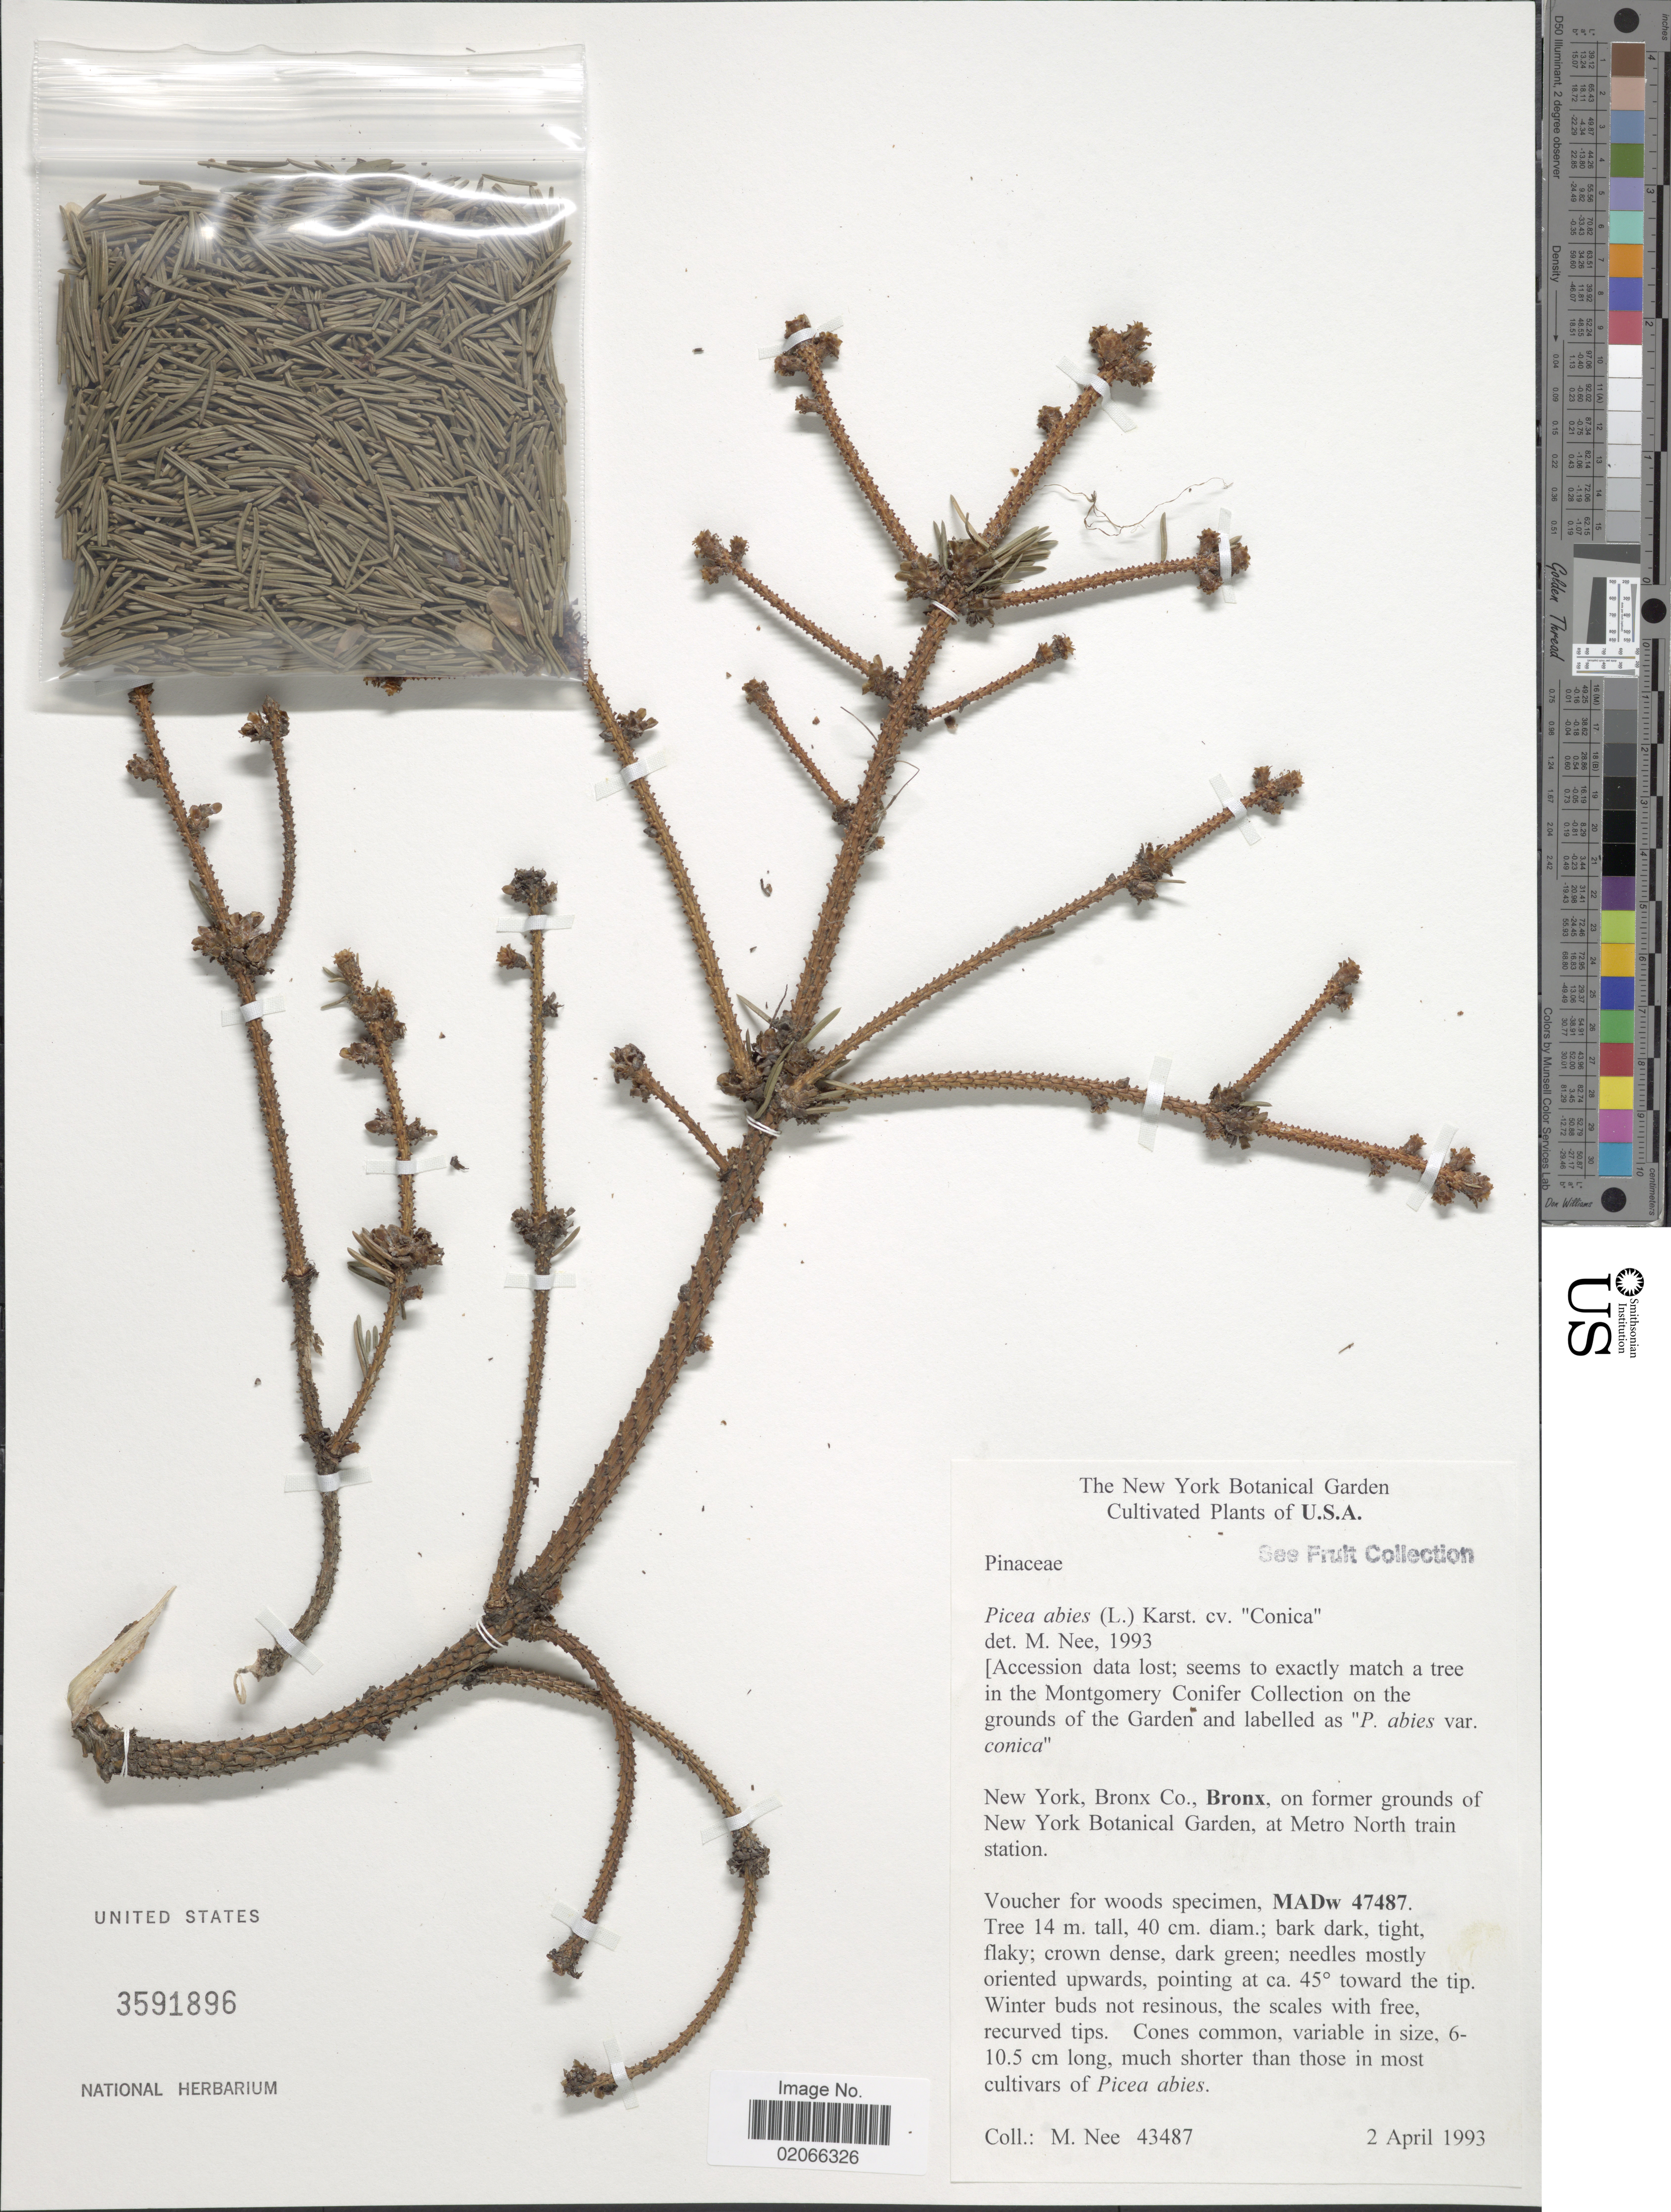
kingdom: Plantae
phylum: Tracheophyta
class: Pinopsida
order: Pinales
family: Pinaceae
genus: Picea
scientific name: Picea abies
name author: (L.) H. Karst.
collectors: M. Nee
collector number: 43487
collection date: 1993-04-02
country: China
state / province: Zhejiang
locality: Bronx Co., on former grounds of New York Botanical Garden, at Metro North train station, MADw 47487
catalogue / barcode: US 3591896